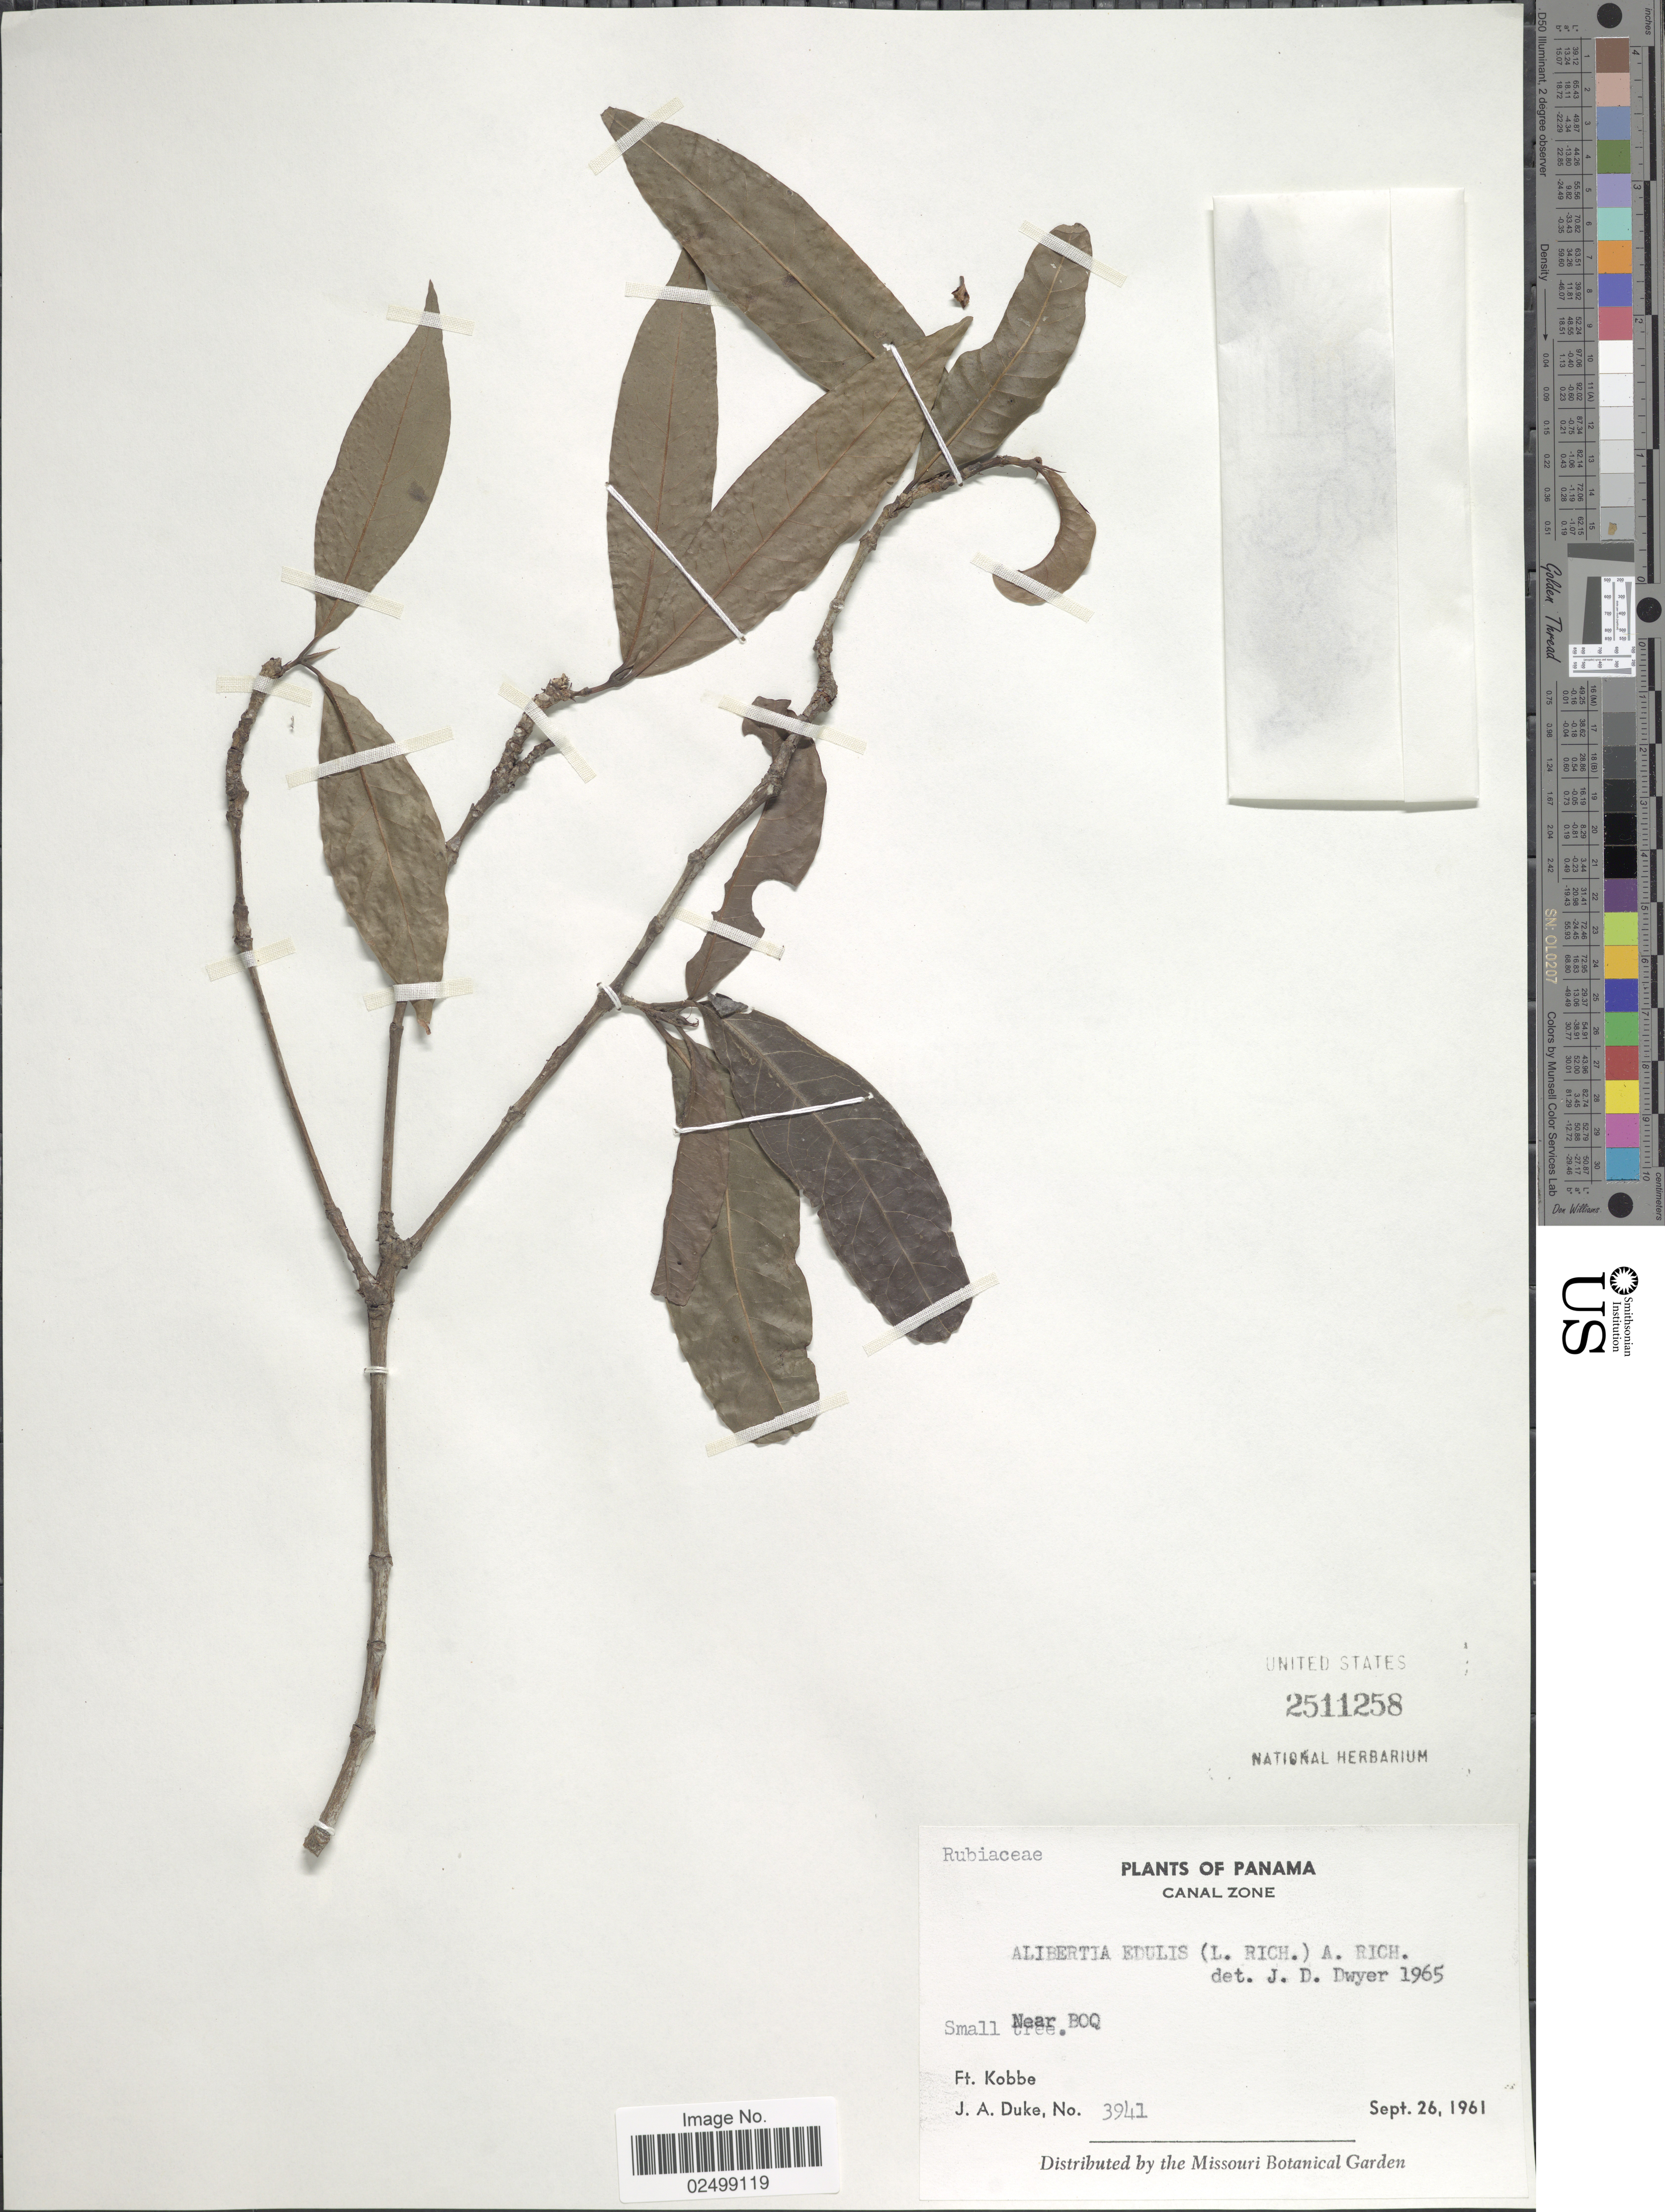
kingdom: Plantae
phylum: Tracheophyta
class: Magnoliopsida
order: Gentianales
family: Rubiaceae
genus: Alibertia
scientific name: Alibertia edulis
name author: (Rich.) A. Rich. ex DC.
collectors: F. Kobbe & J. A. Duke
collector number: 3941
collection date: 1961-09-26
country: Panama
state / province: Colón / Panamá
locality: Canal Zone. Near BOQ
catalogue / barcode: US 2511258